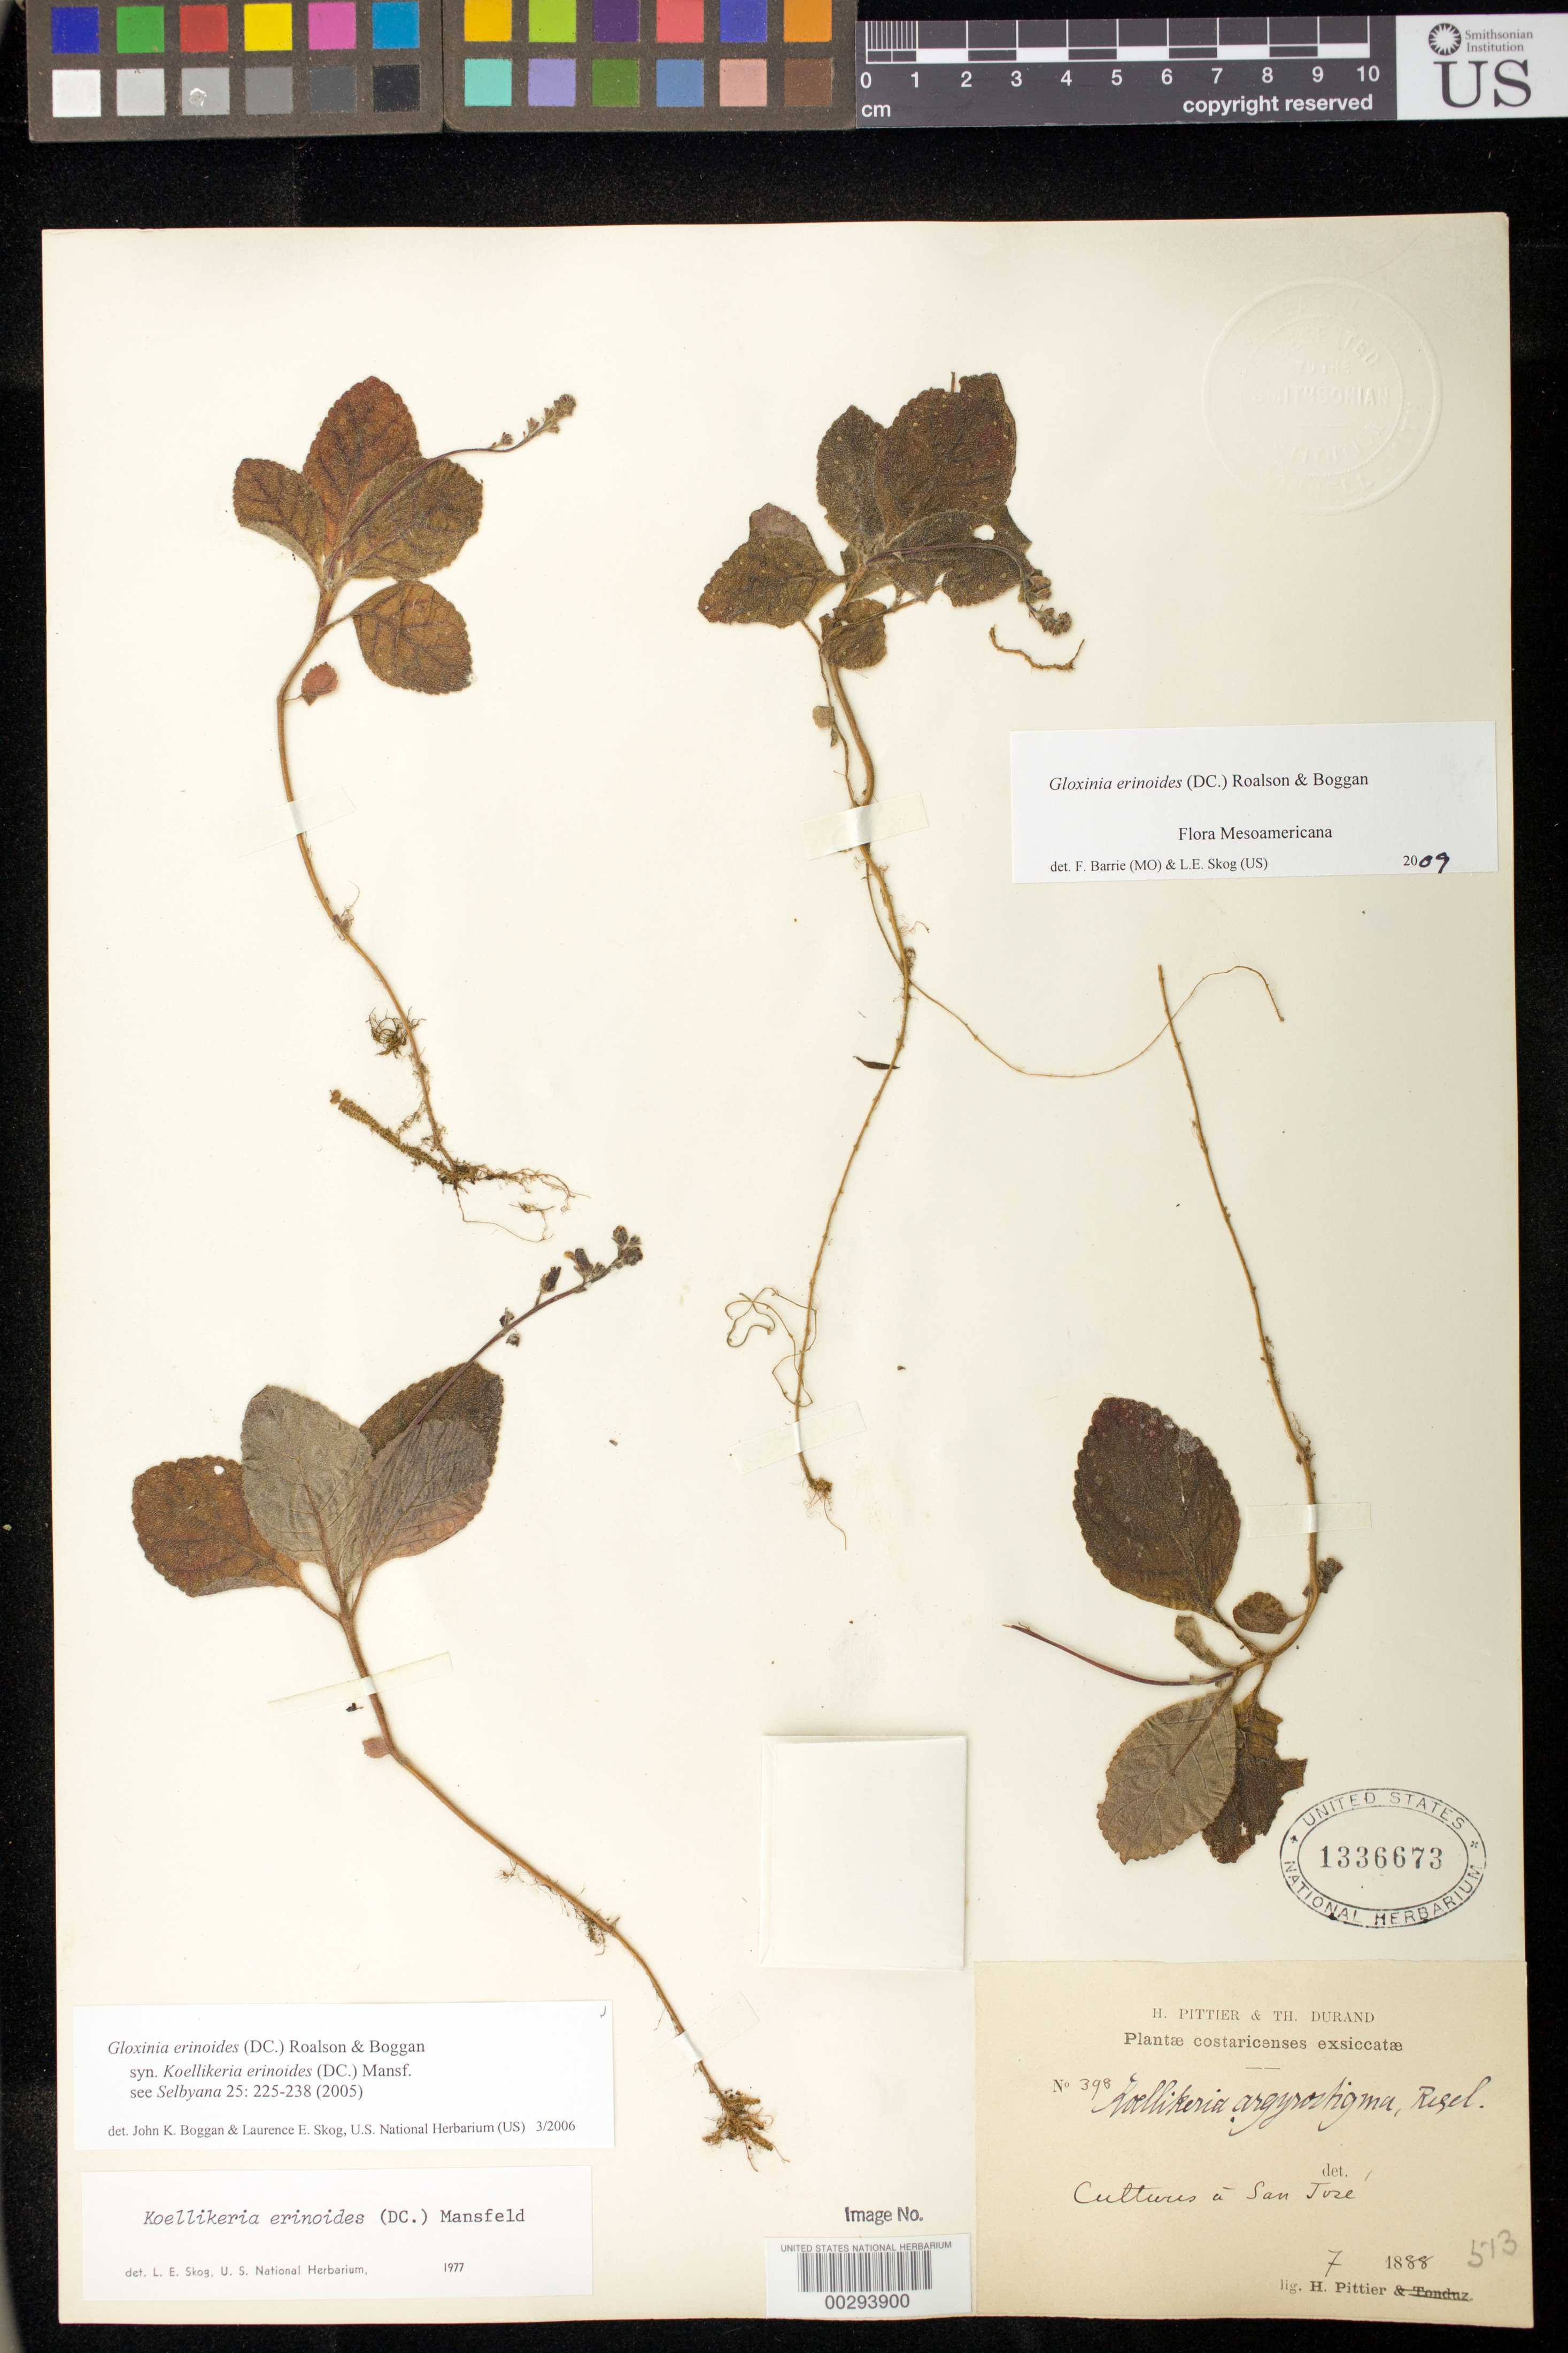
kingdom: Plantae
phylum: Tracheophyta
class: Magnoliopsida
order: Lamiales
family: Gesneriaceae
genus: Gloxinia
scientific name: Gloxinia erinoides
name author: (DC.) Roalson & Boggan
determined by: Boggan, J. K.; Skog, L. E.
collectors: H. F. Pittier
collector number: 398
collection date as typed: Jul 1888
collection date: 1888-07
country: Costa Rica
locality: Cultures a San José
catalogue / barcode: US 1336673